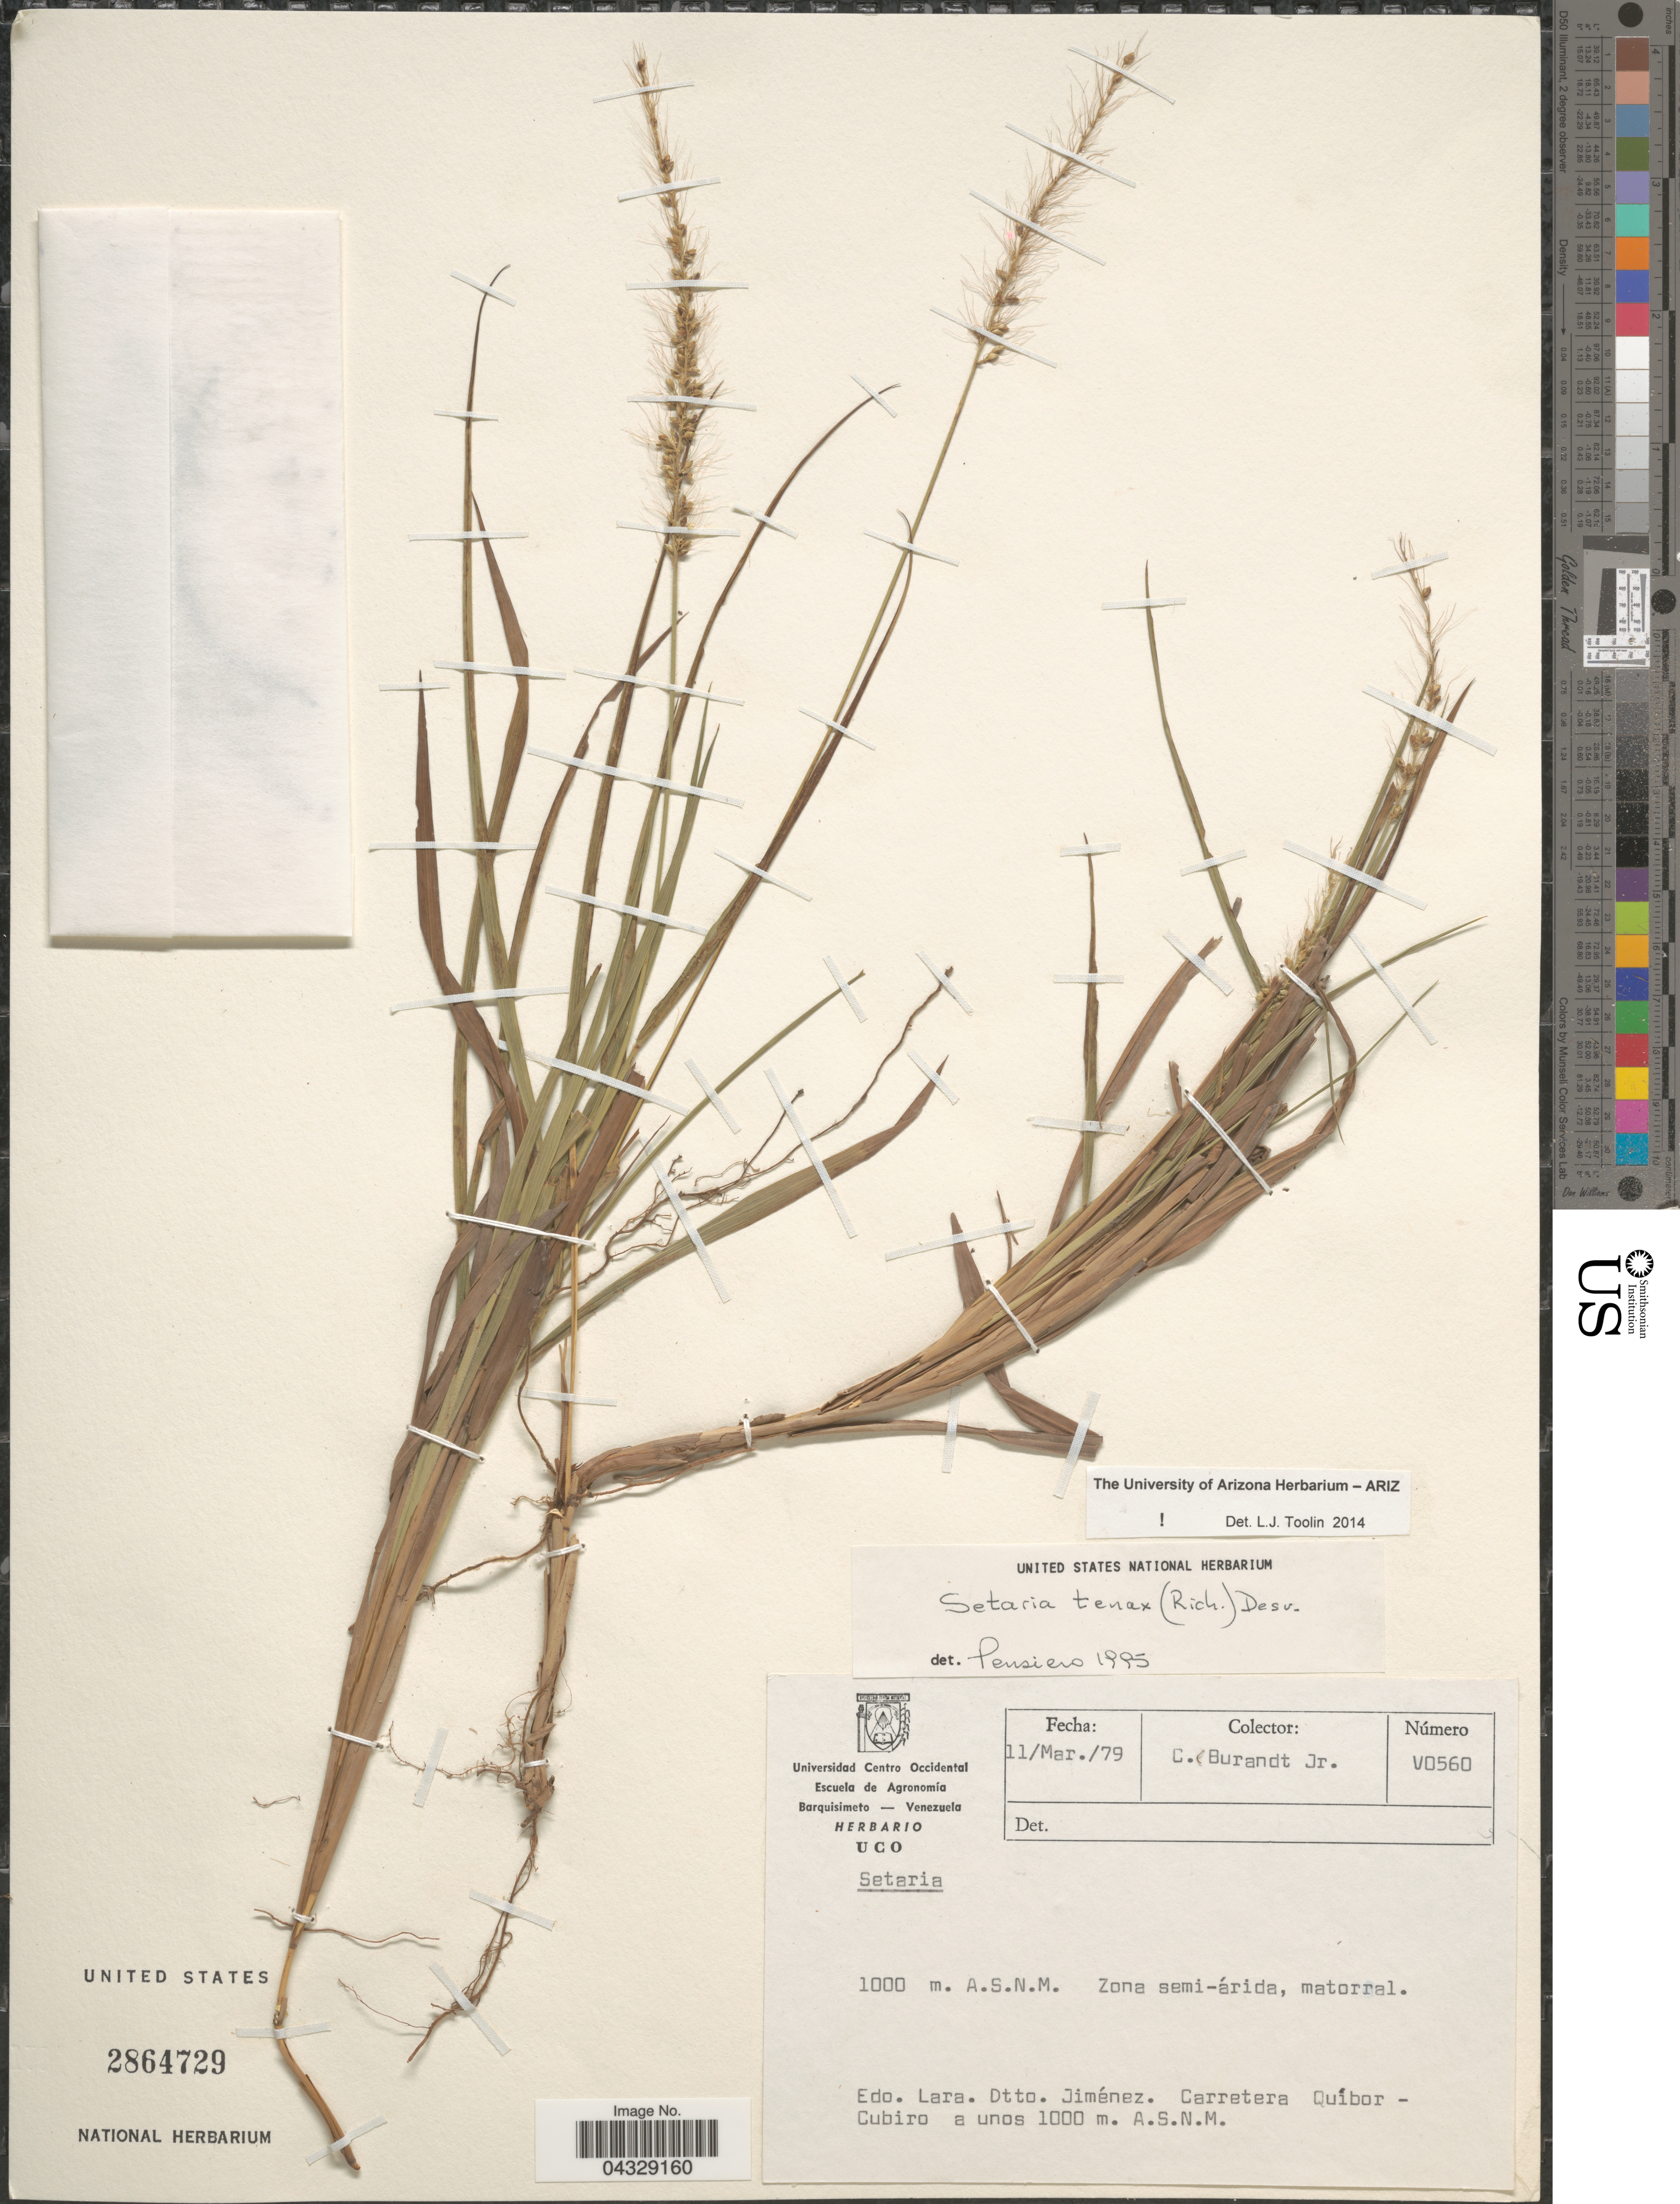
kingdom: Plantae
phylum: Tracheophyta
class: Liliopsida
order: Poales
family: Poaceae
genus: Setaria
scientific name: Setaria tenax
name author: (Rich.) Desv.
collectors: C. Burandt Jr.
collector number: V0560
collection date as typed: Transcribed d/m/y: 11/3/79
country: Venezuela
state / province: Lara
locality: Zone semi-árida. Dtto. Jiménez. Carretera Quíbor-Cubiro.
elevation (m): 1000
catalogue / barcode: US 2864729